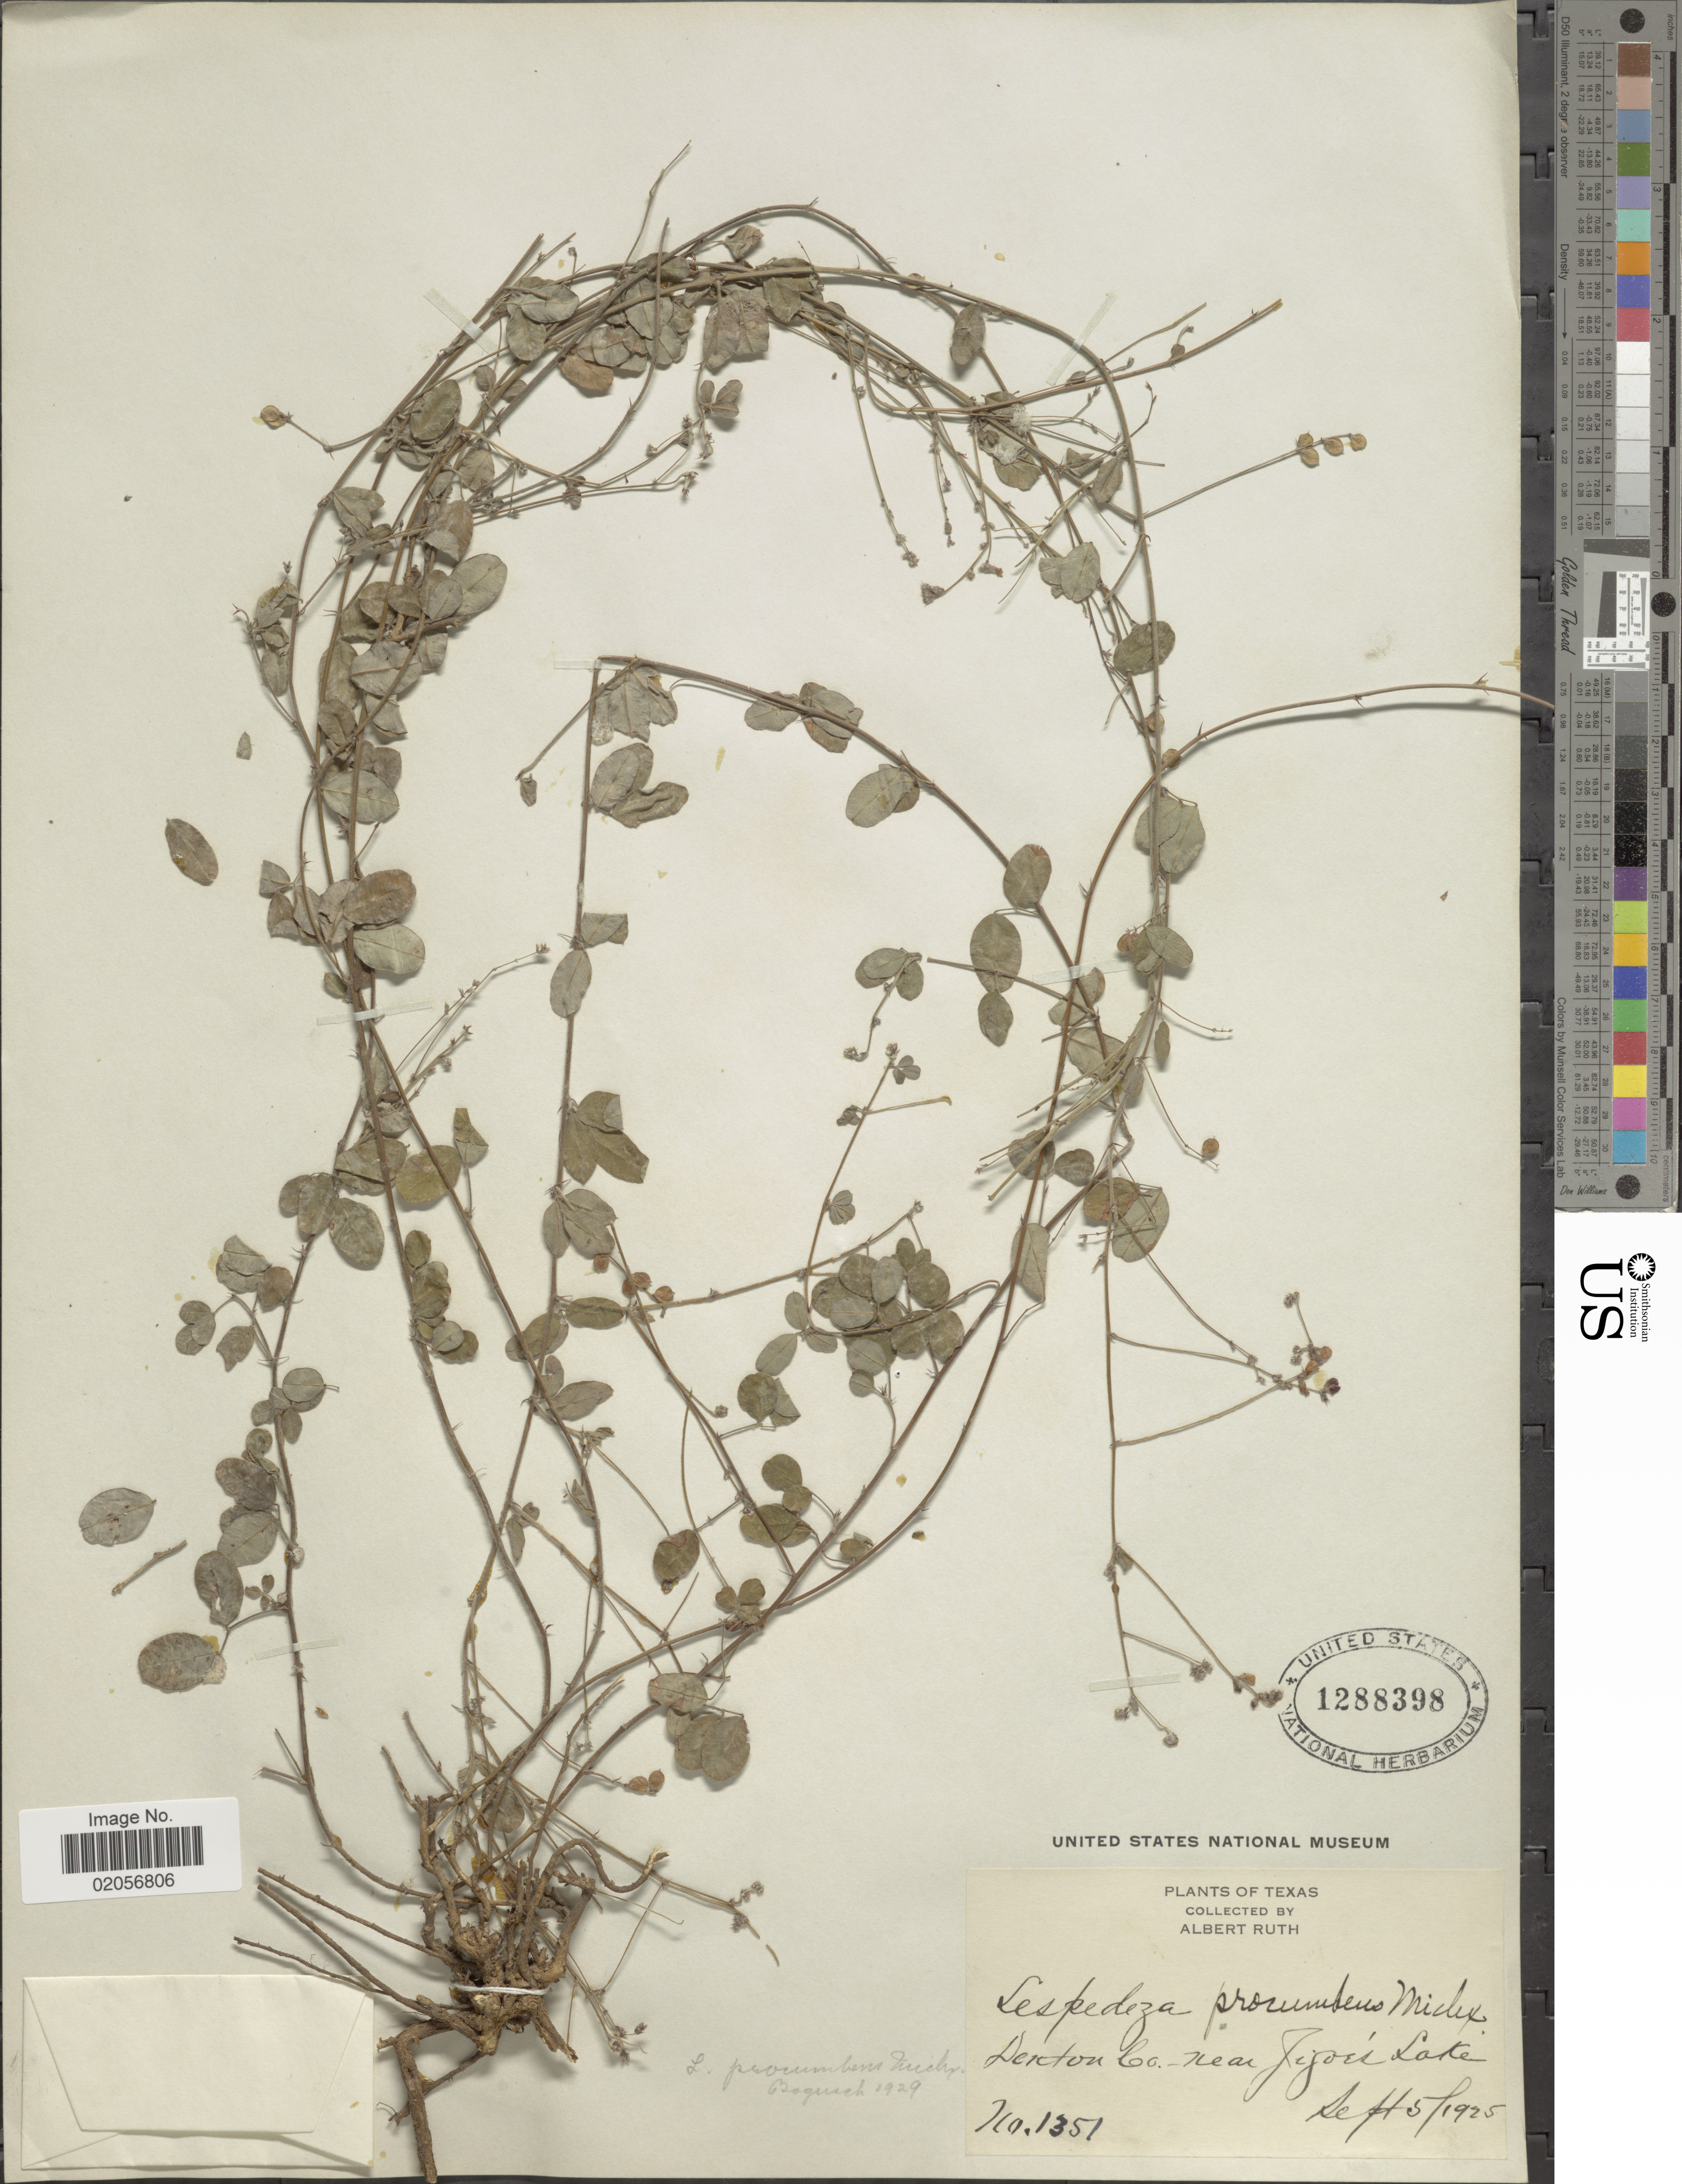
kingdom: Plantae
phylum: Tracheophyta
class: Magnoliopsida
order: Fabales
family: Fabaceae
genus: Lespedeza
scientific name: Lespedeza procumbens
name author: Michx.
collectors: A. Ruth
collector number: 1351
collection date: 1925-09-05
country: United States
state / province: Texas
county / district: Denton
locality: Denton Co., near Jigoe's Lake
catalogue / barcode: US 1288398